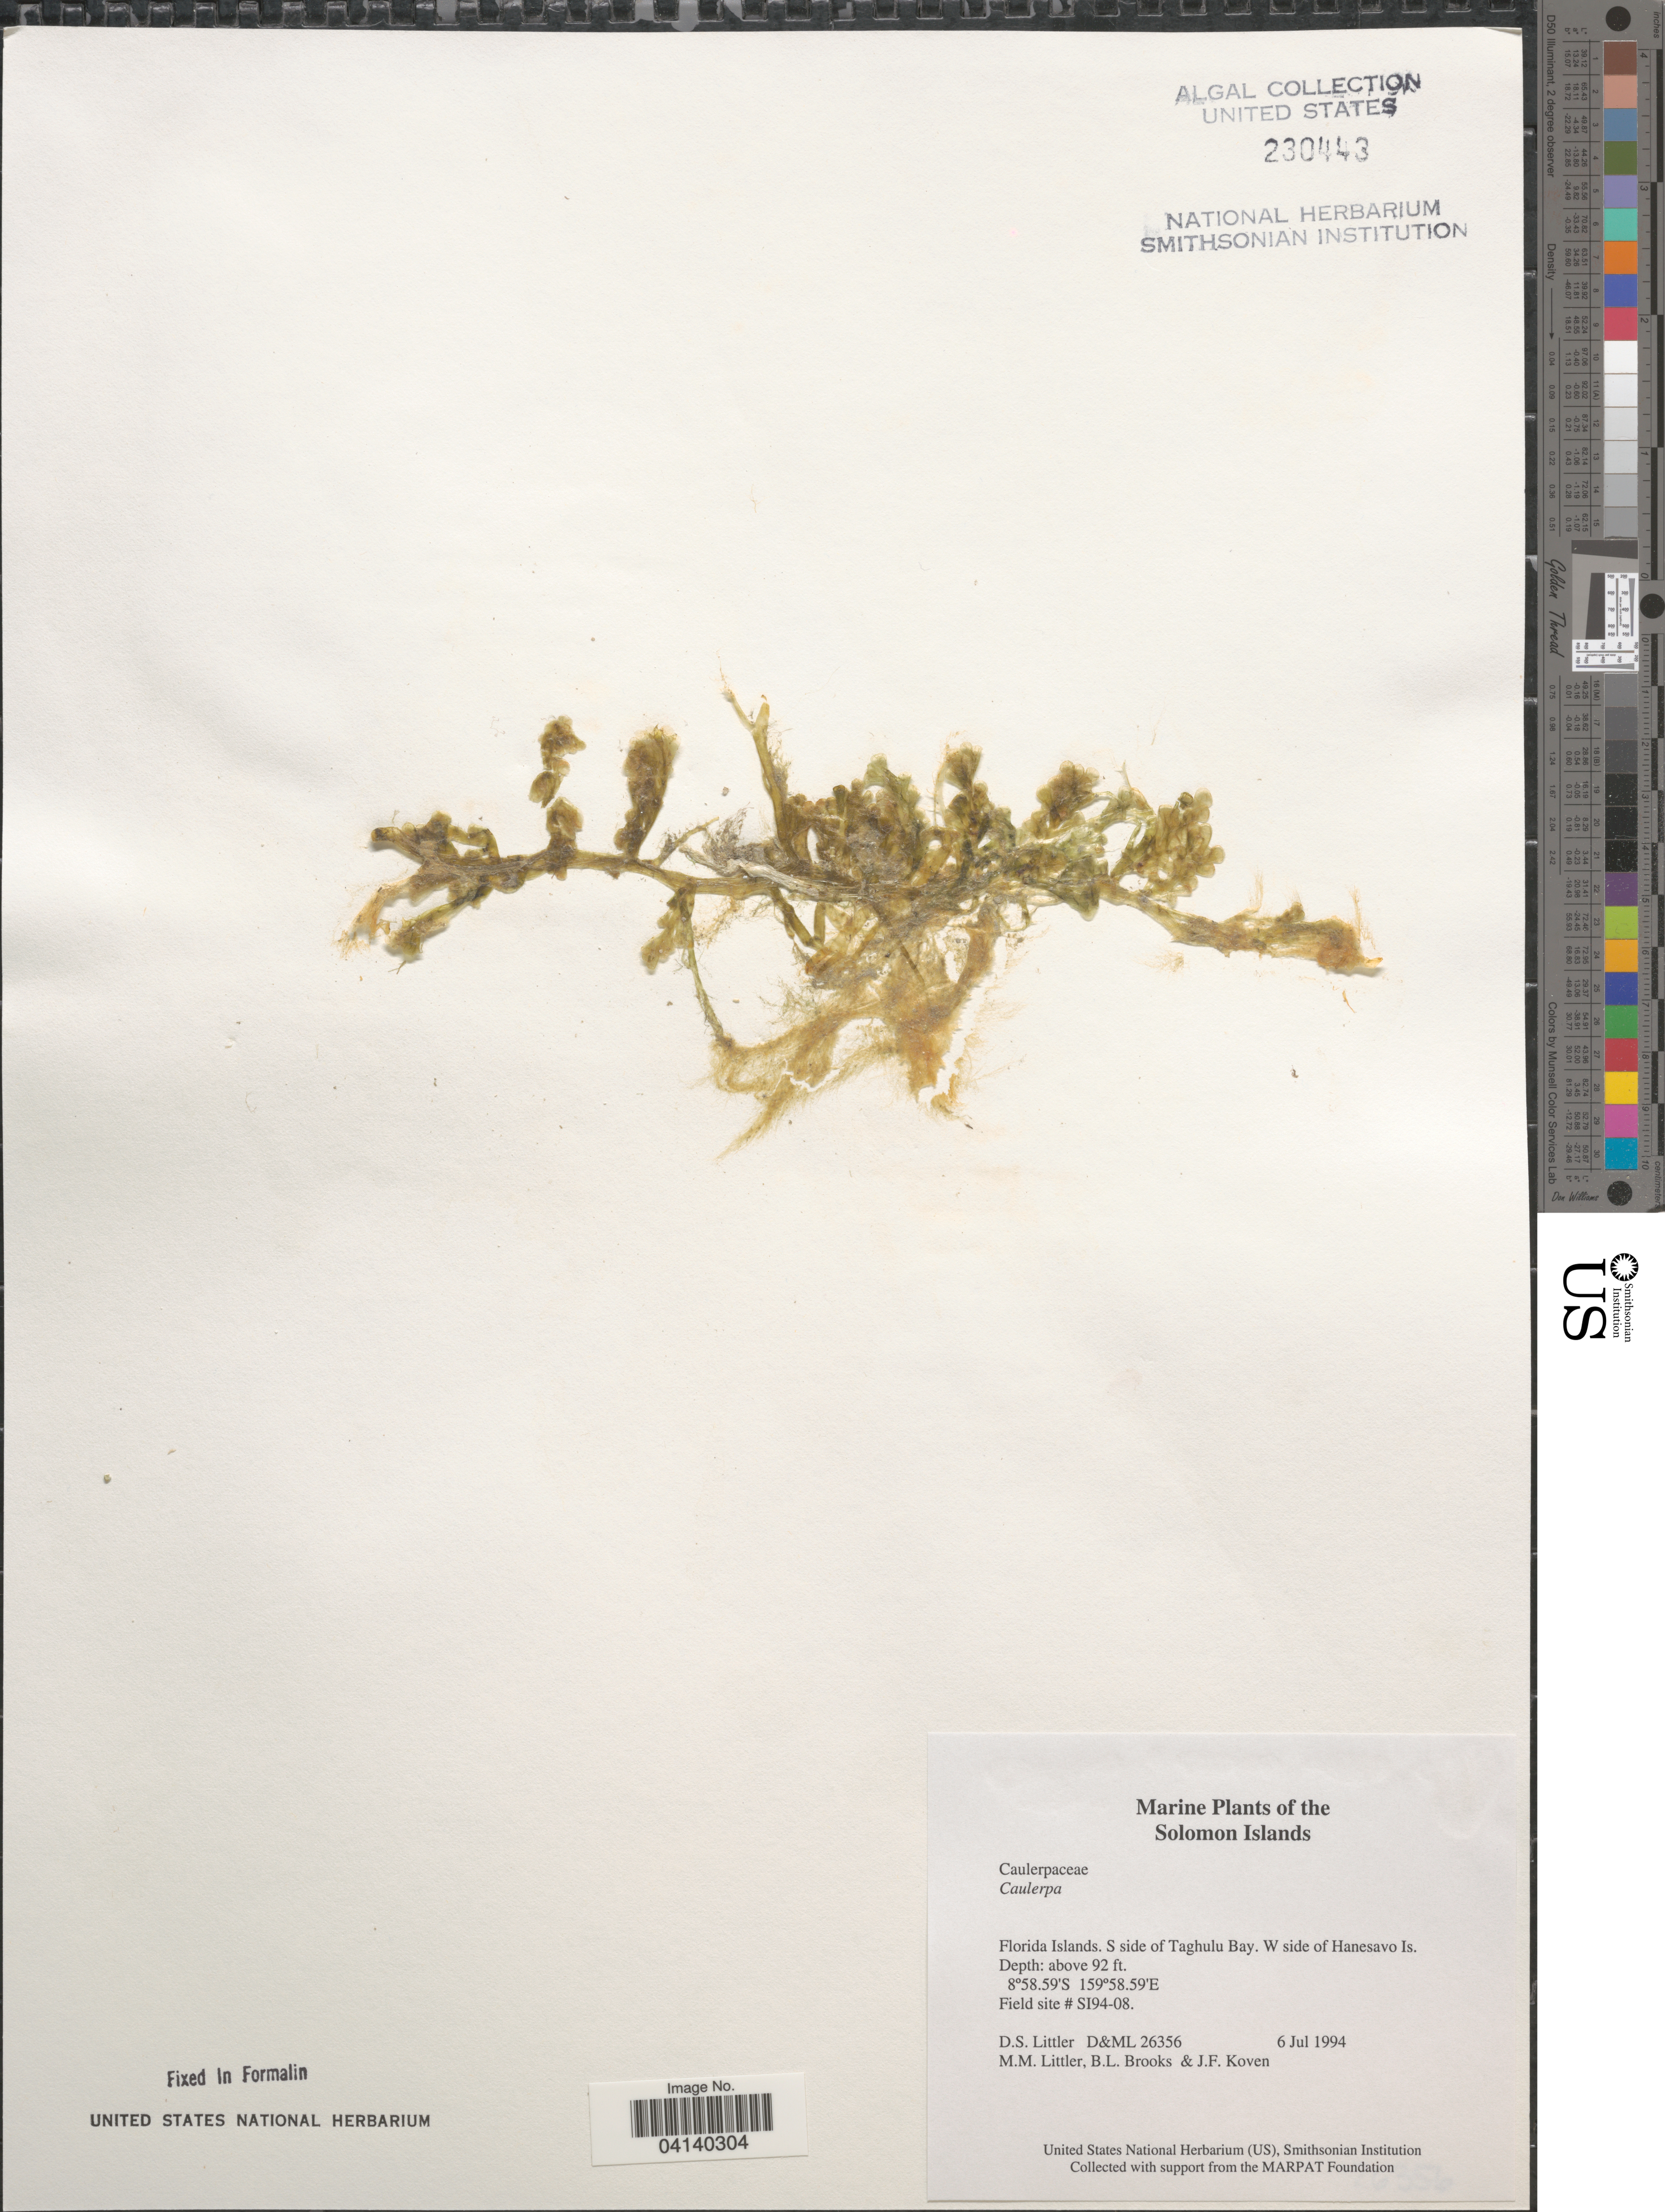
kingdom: Plantae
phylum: Chlorophyta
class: Ulvophyceae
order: Bryopsidales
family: Caulerpaceae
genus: Caulerpa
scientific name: Caulerpa sp.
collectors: D. S. Littler, B. Brooks & J. Koven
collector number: D&ML26356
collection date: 1994-07-06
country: Solomon Islands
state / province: Solomon Islands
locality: Florida Islands. S side of Taghulu Bay. W side of Hanesavo Is. Field site # SI94-08.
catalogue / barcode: US 230443